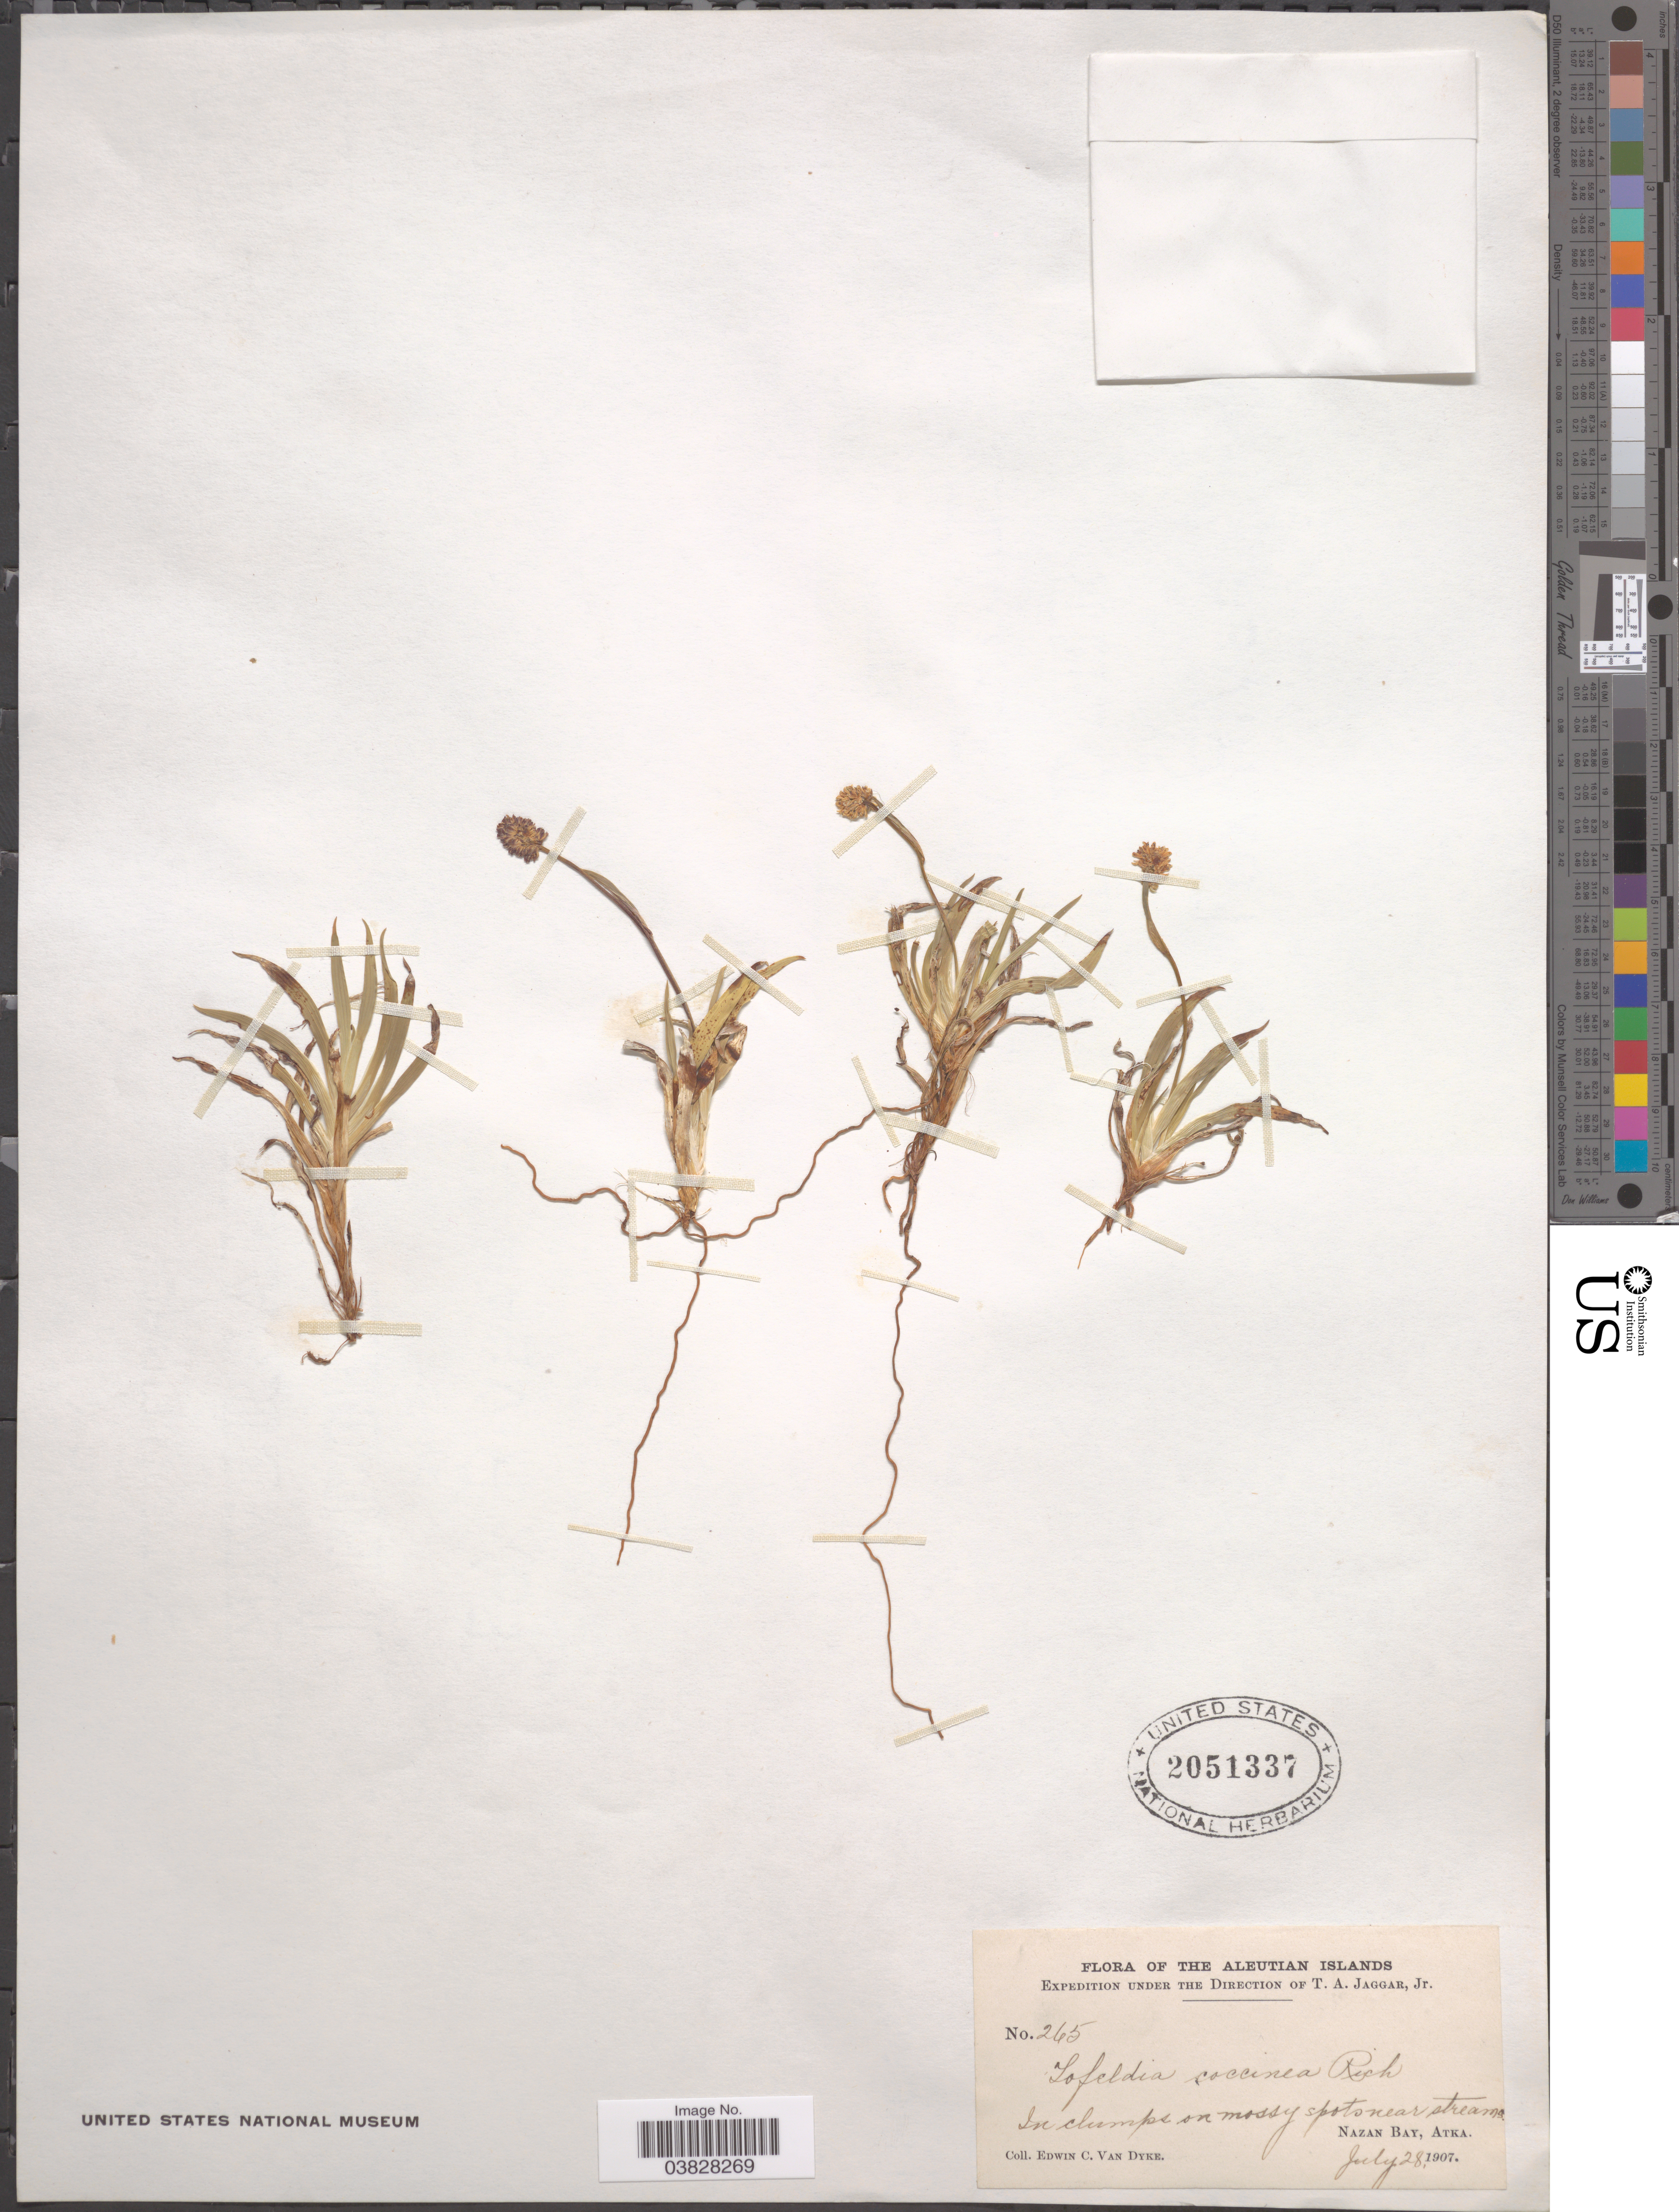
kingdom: Plantae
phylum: Tracheophyta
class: Liliopsida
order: Alismatales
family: Tofieldiaceae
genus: Tofieldia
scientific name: Tofieldia coccinea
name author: Richardson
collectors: E. C. Van Dyke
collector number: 265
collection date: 1907-07-28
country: United States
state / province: Alaska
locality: The Aleutian Islands. Nazan Bay, Atka.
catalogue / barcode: US 2051337